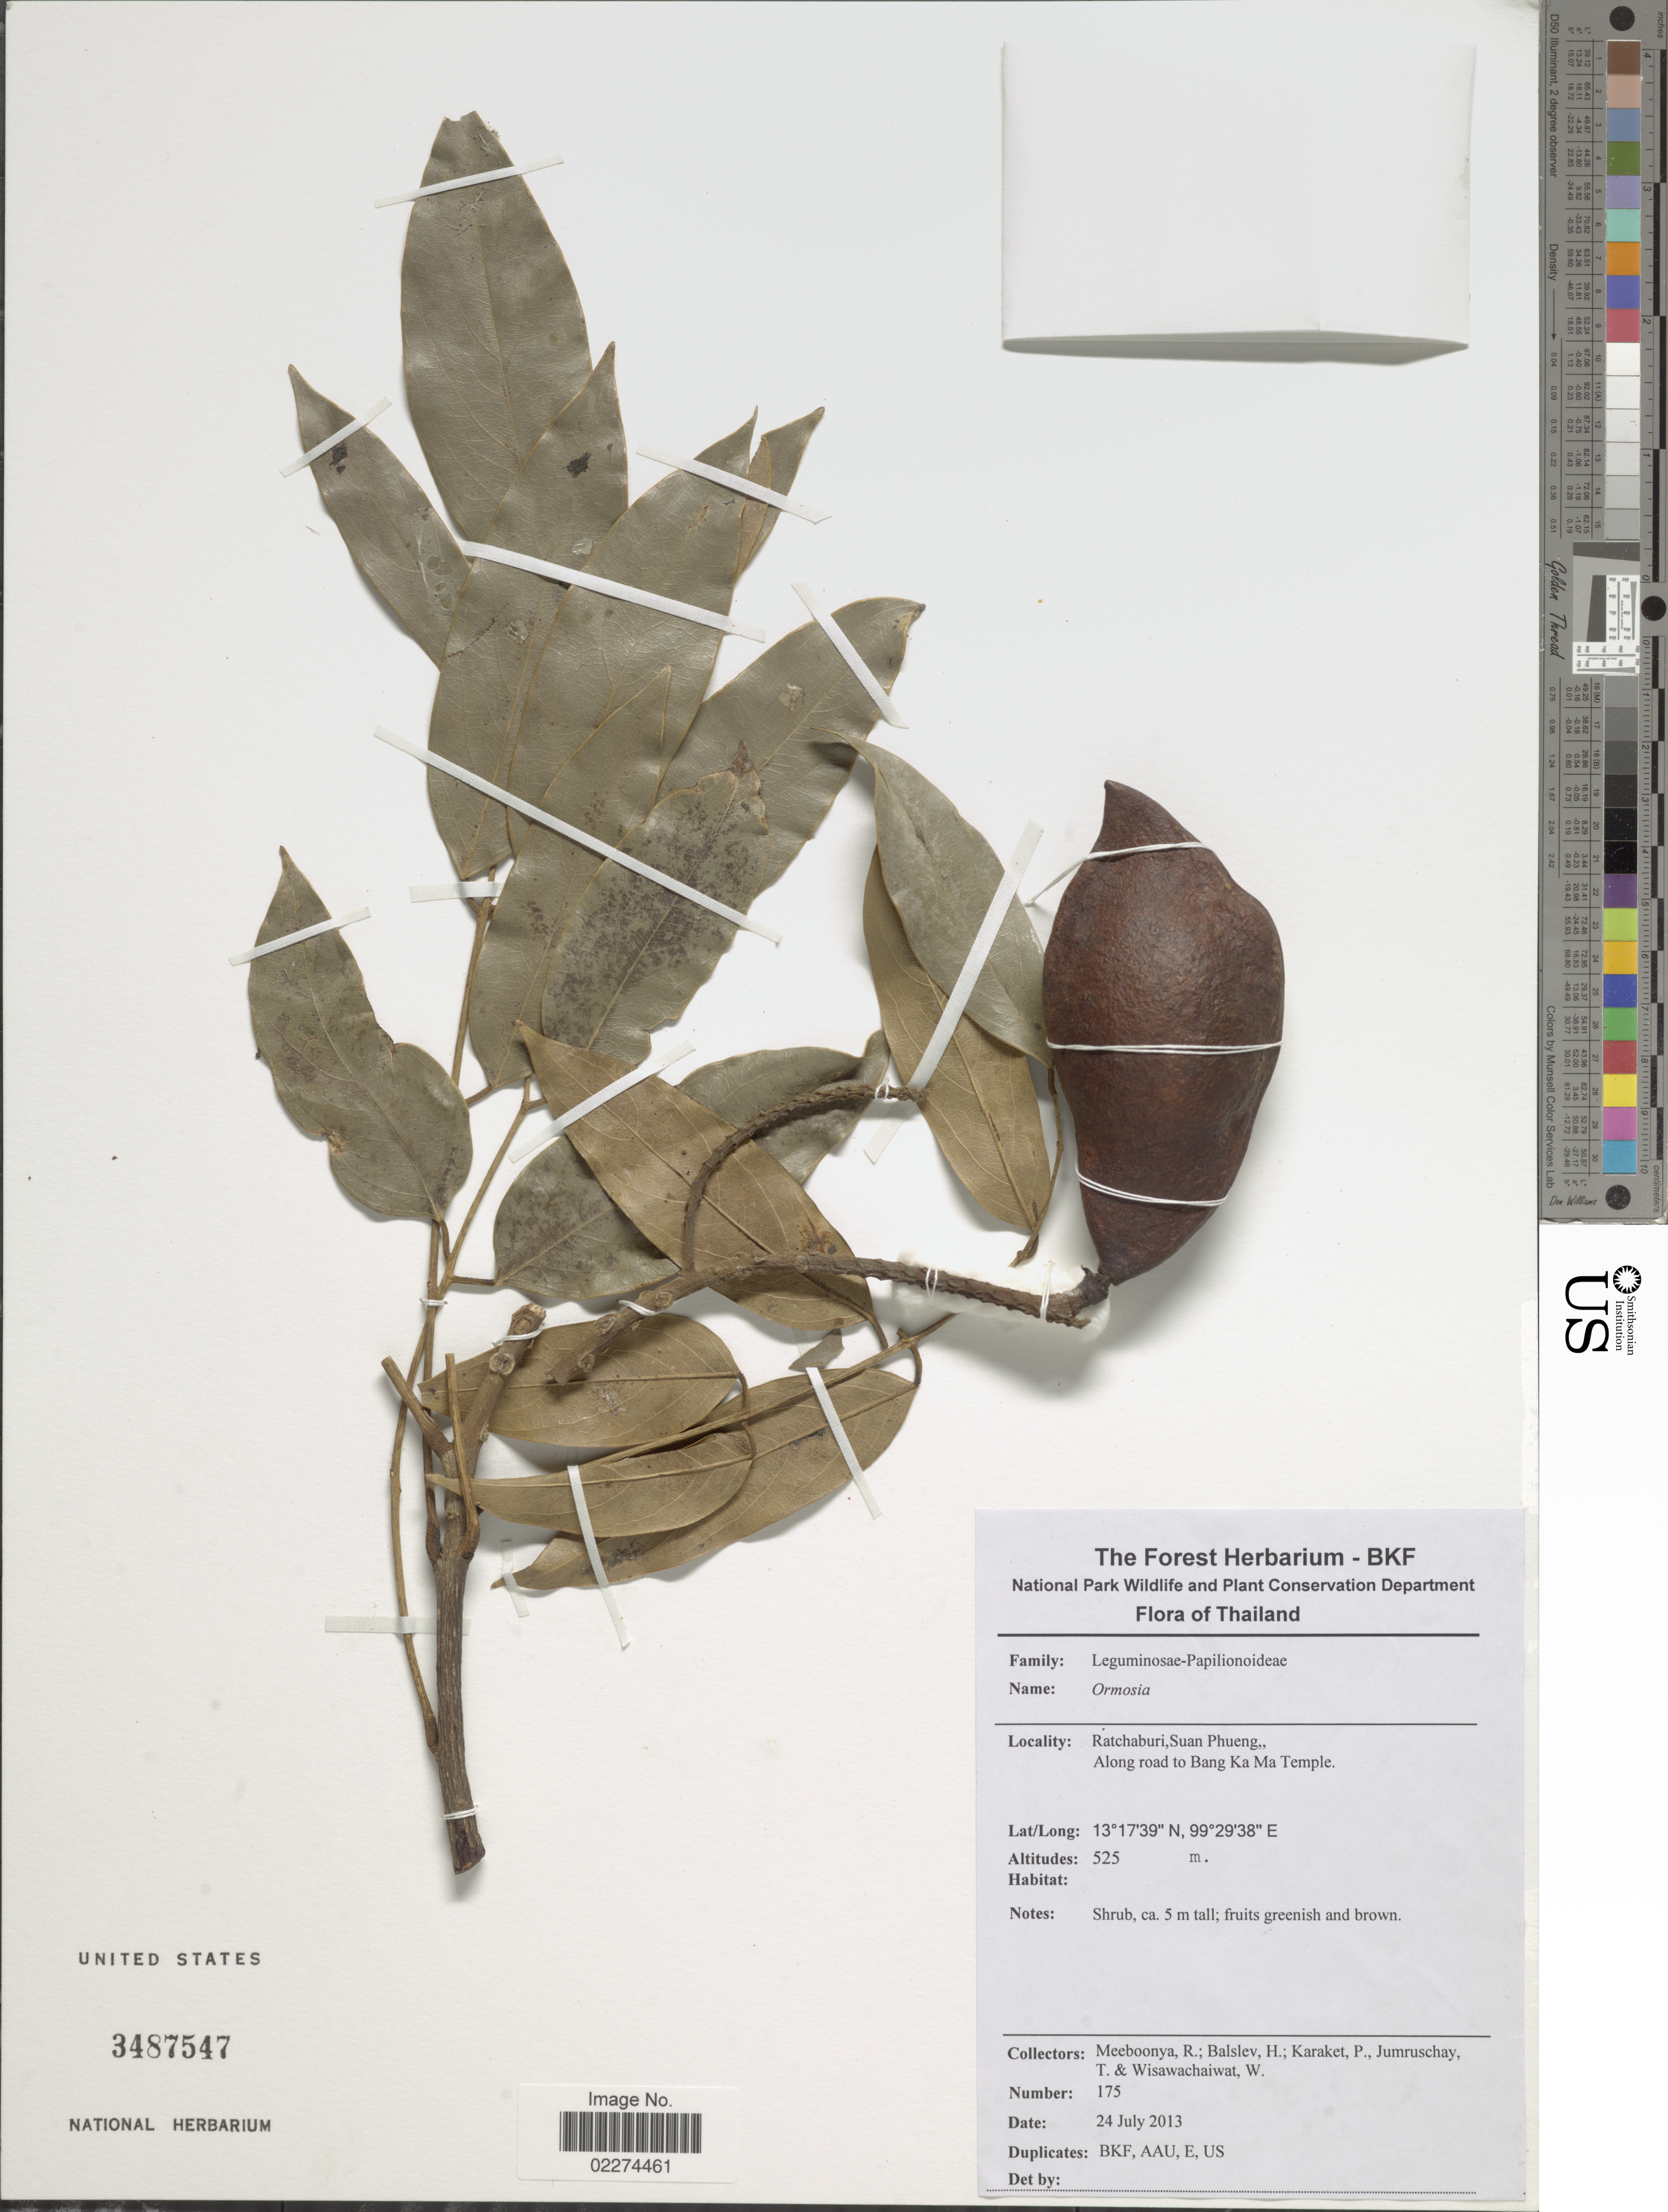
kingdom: Plantae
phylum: Tracheophyta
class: Magnoliopsida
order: Fabales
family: Fabaceae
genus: Ormosia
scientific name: Ormosia sp.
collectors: R. Meeboonya, H. Balslev, P. Karaket, T. Jumruschay & W. Wisawachaiwat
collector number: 175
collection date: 2013-07-24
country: Thailand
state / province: Ratchaburi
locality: Ratchaburi, Suan Phueng, Along road to Bang Ka Ma Temple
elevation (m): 525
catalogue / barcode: US 3487547